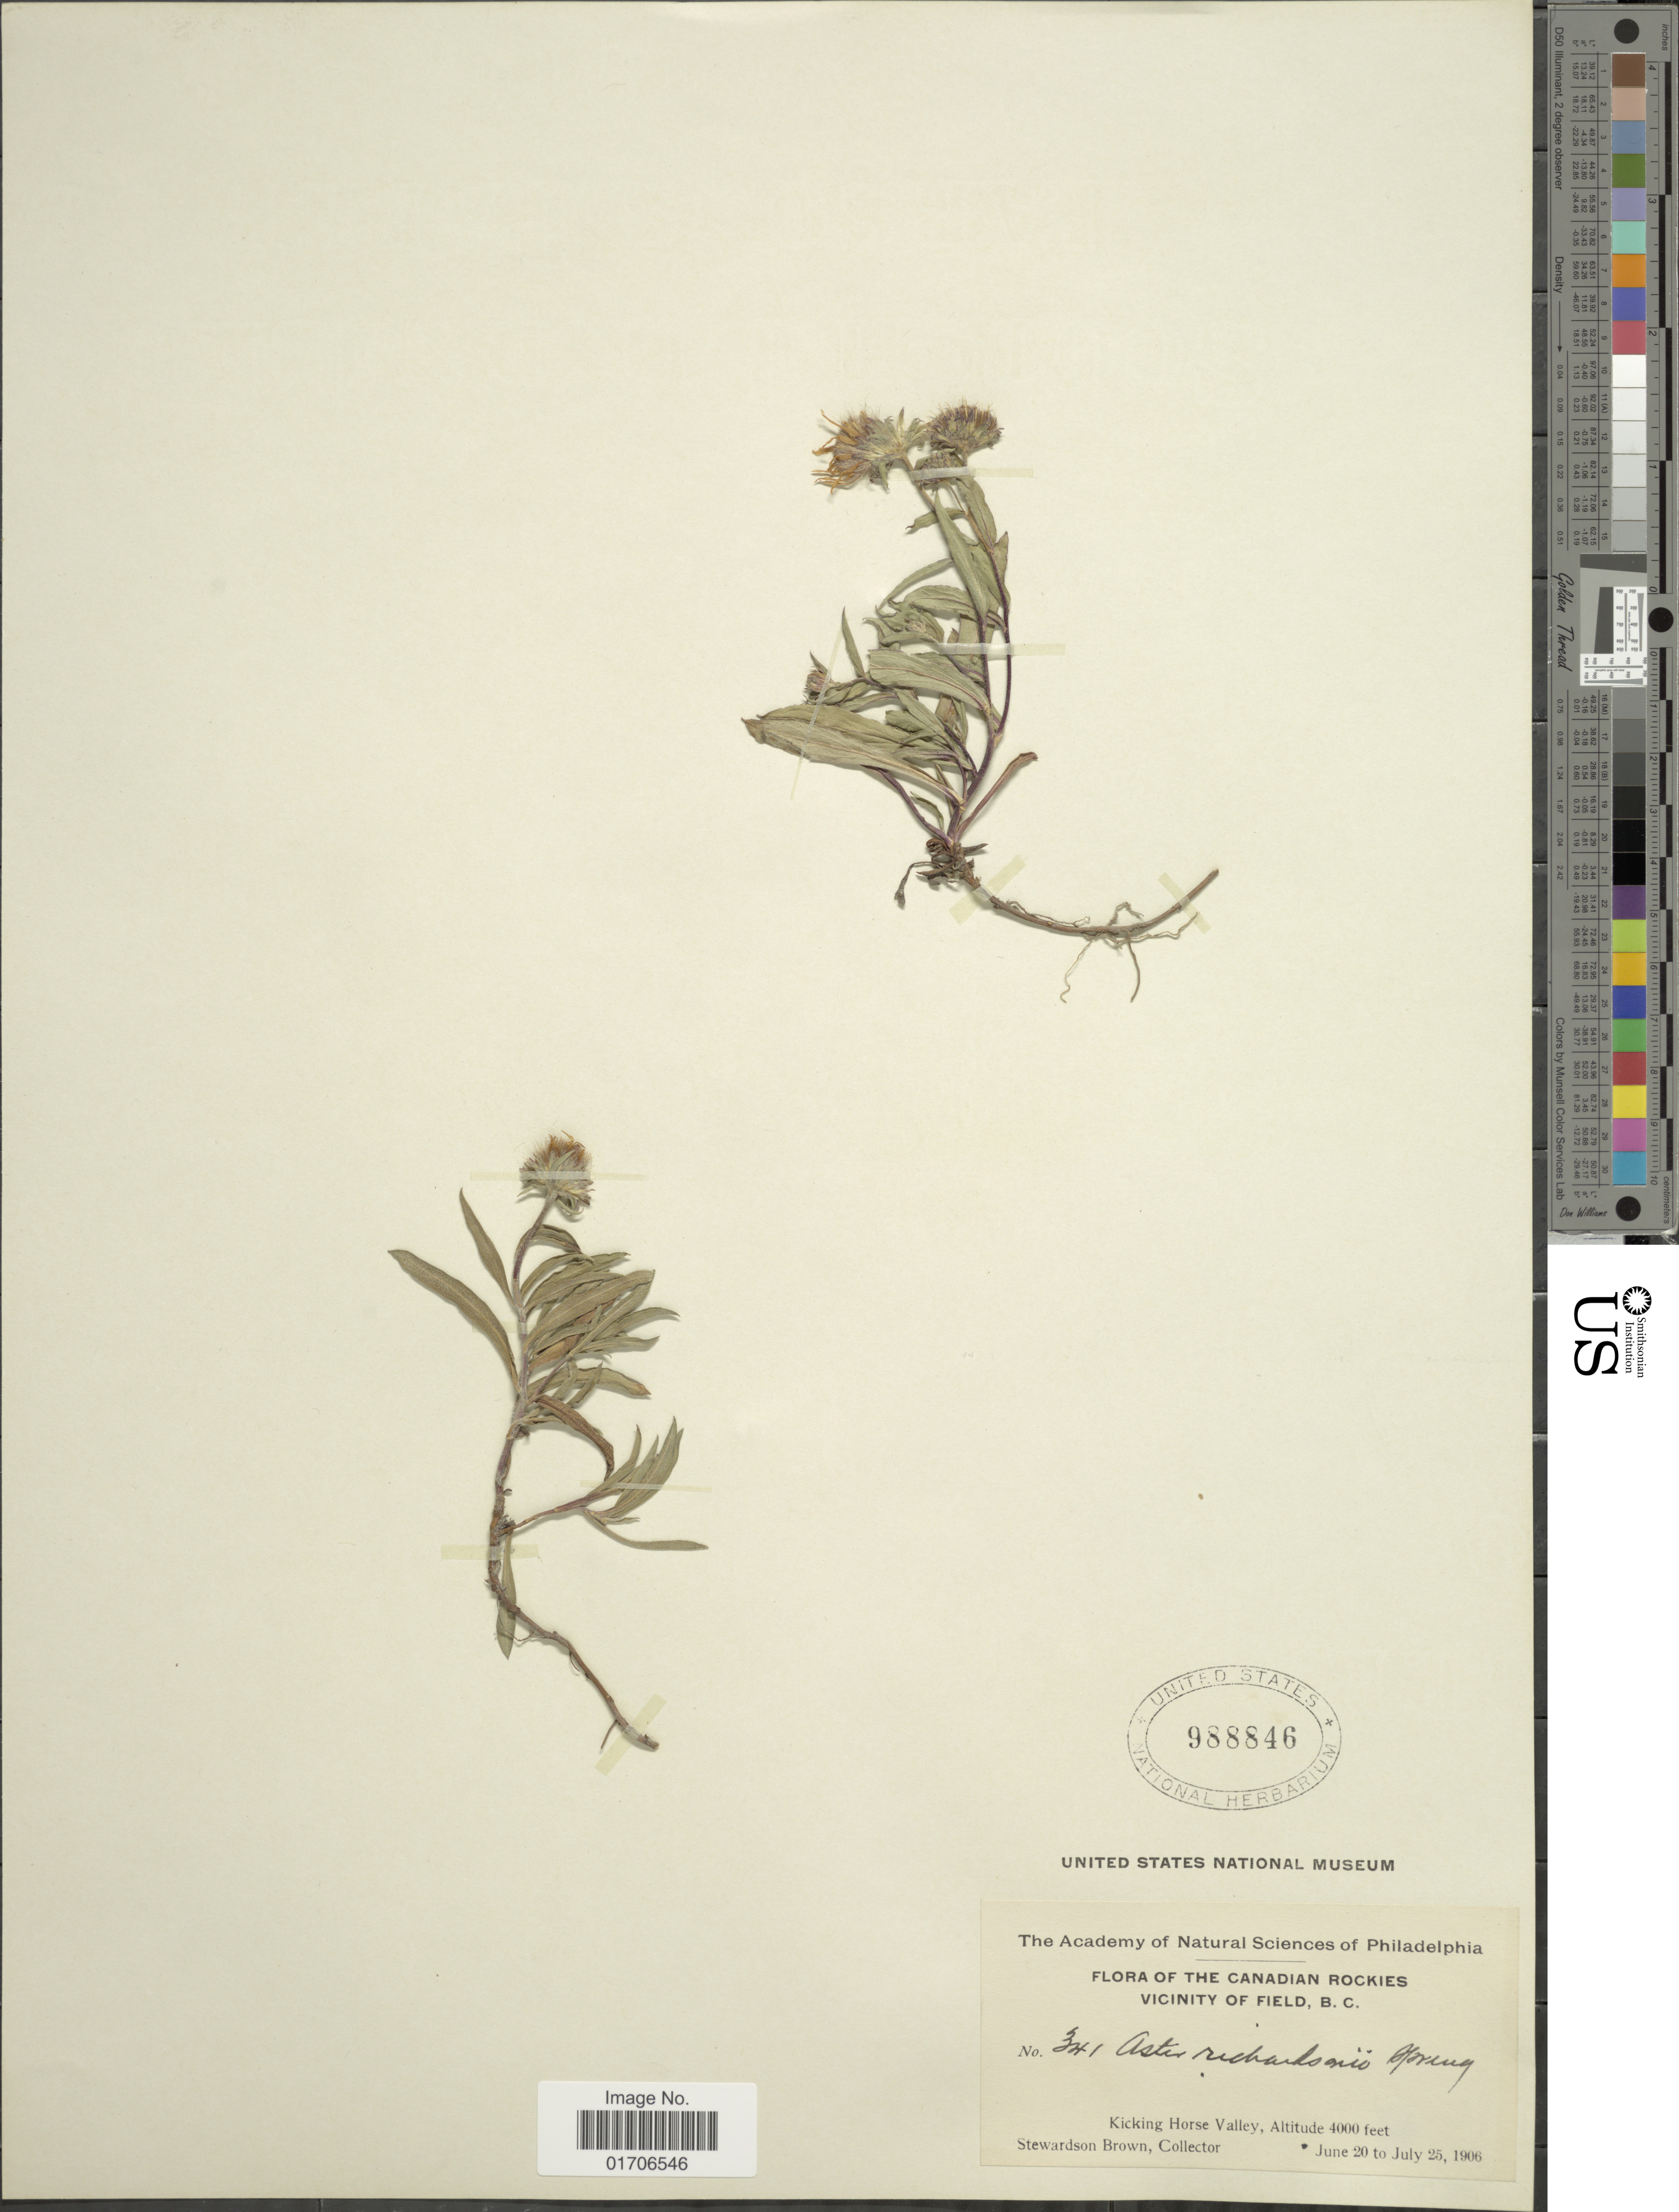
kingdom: Plantae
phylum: Tracheophyta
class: Magnoliopsida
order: Asterales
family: Asteraceae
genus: Eurybia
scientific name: Eurybia merita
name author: (A. Nelson) G.L. Nesom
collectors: S. Brown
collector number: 341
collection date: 1906-06-20/1906-07-25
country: Canada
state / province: British Columbia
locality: Canadian Rockies. Vicinity of Field, BC. Kicking Horse Valley.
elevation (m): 1219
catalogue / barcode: US 988846